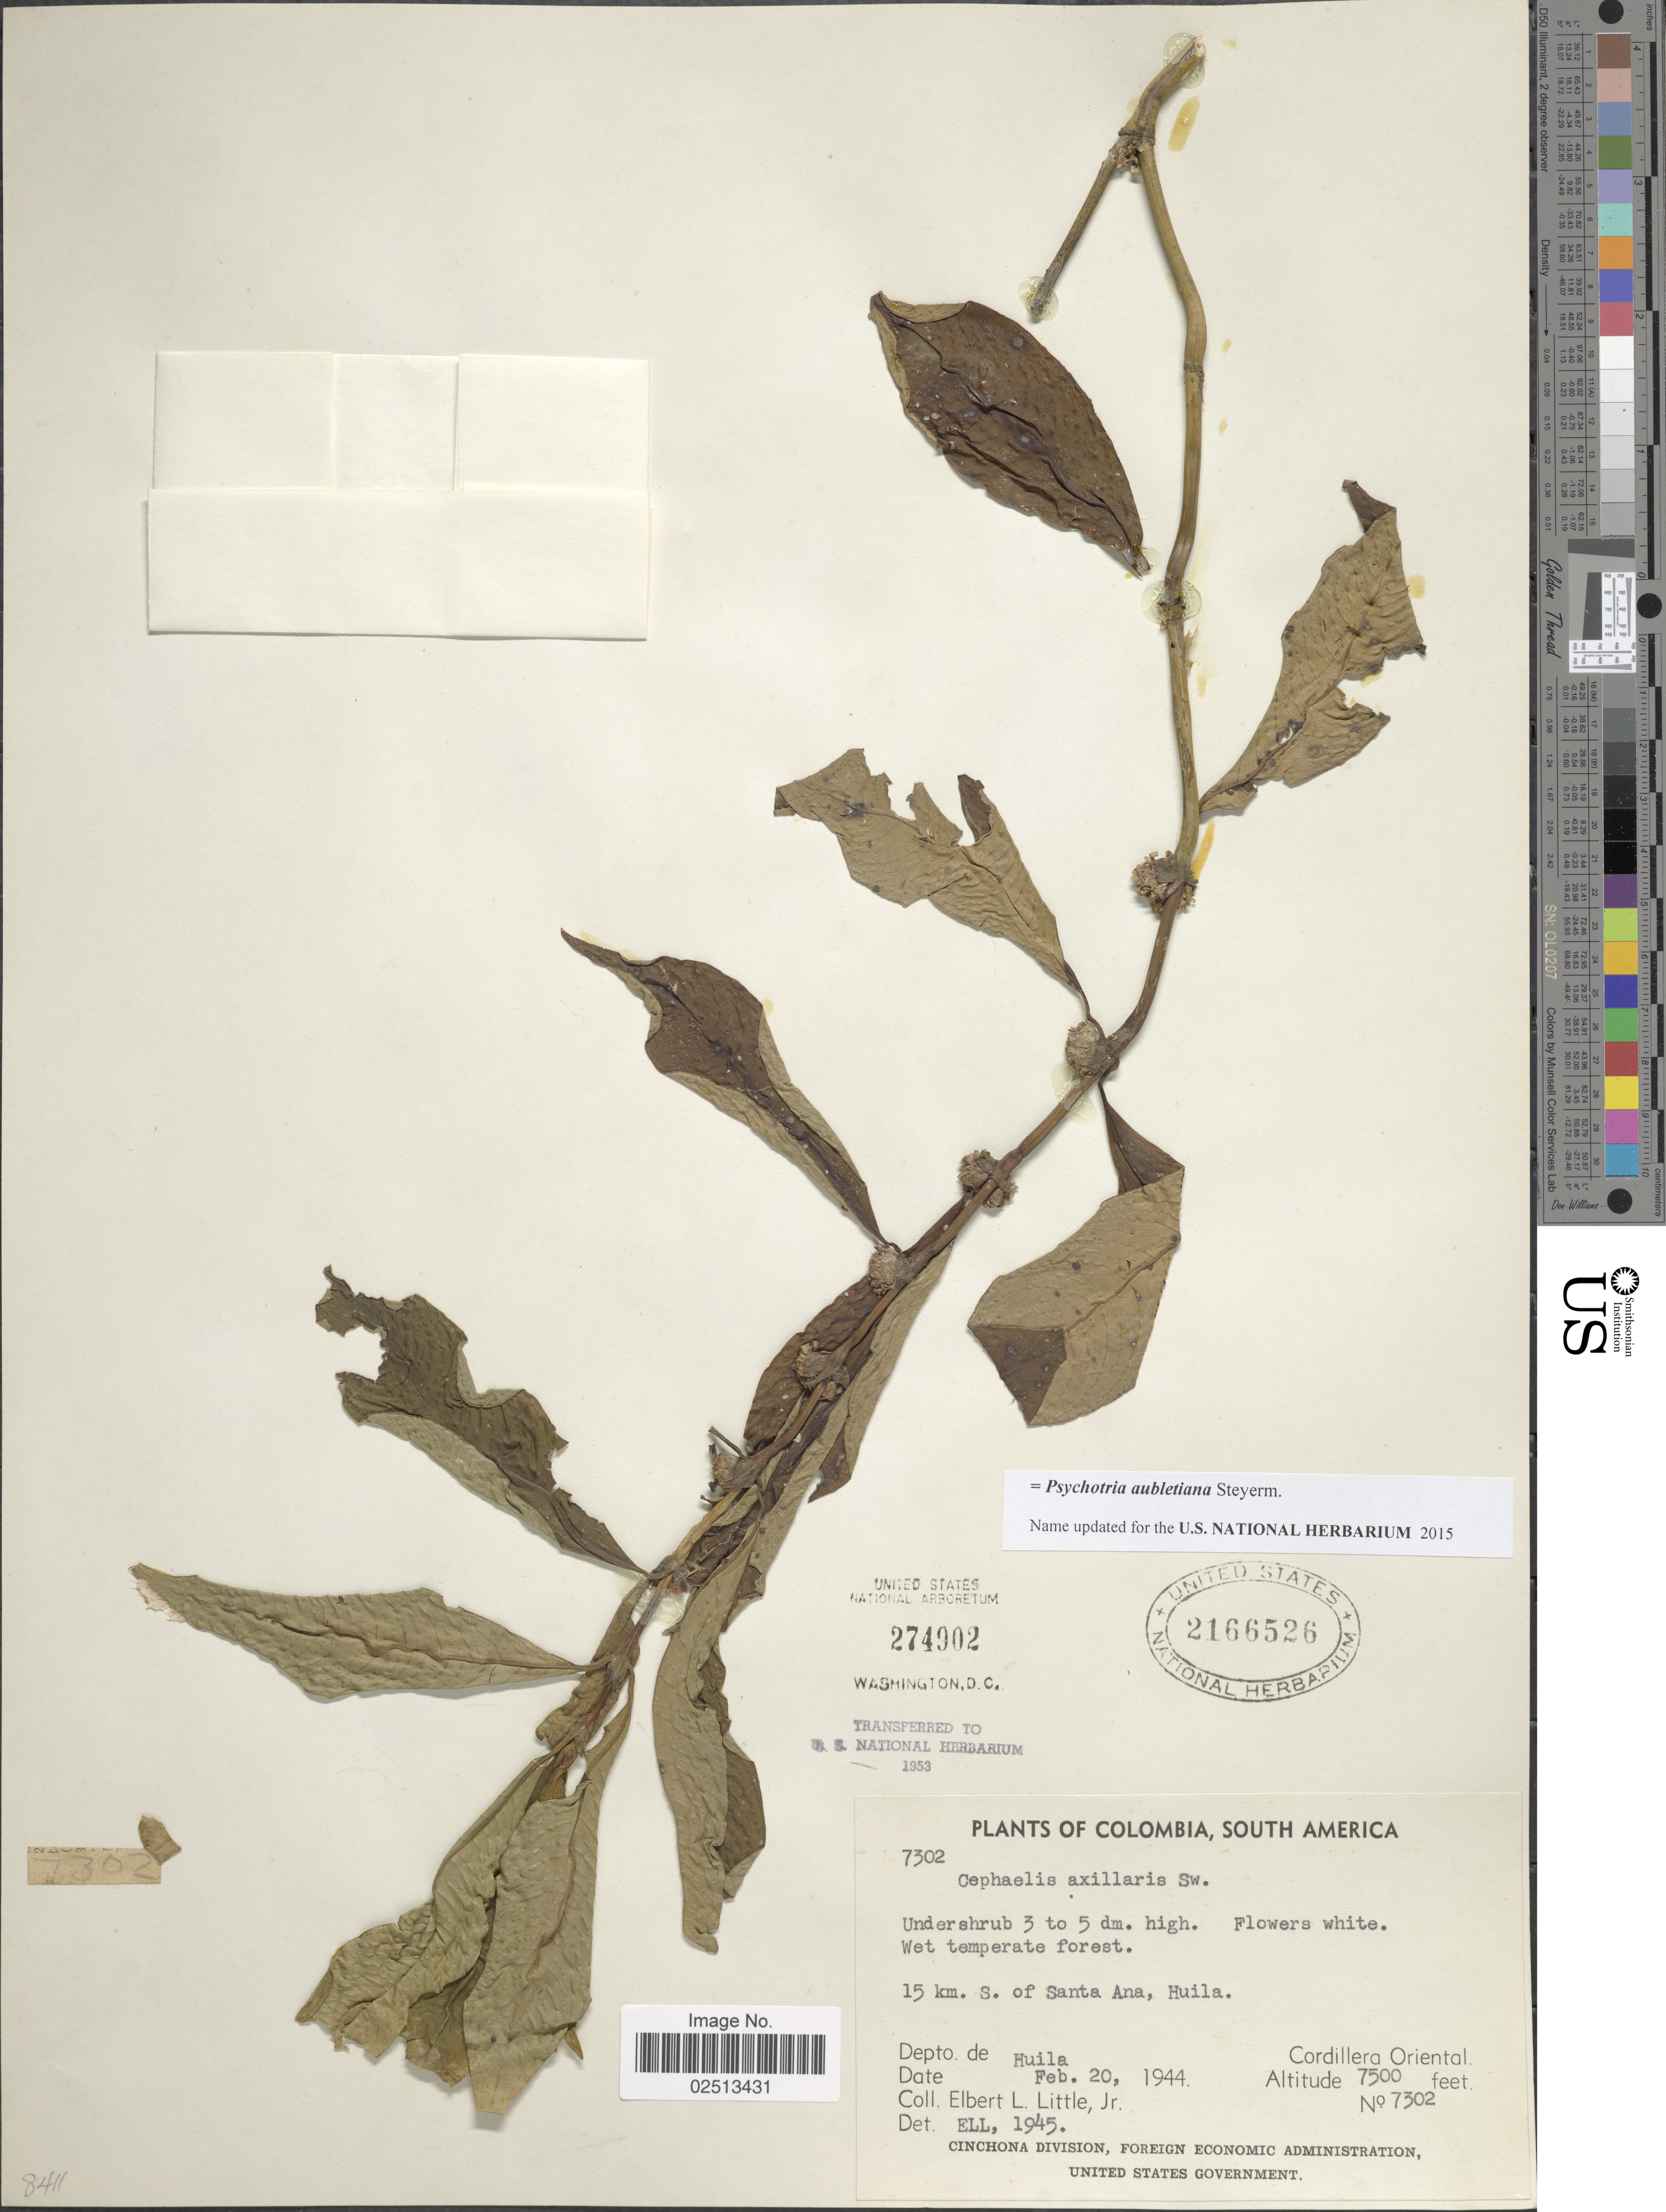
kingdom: Plantae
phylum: Tracheophyta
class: Magnoliopsida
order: Gentianales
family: Rubiaceae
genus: Psychotria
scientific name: Psychotria aubletiana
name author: Steyerm.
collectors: E. L. Little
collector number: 7302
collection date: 1944-02-20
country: Colombia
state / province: Huila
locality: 15 km S of Santa Ana, Depto. de Huila, Cordillera Oriental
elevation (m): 2286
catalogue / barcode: US 2166526